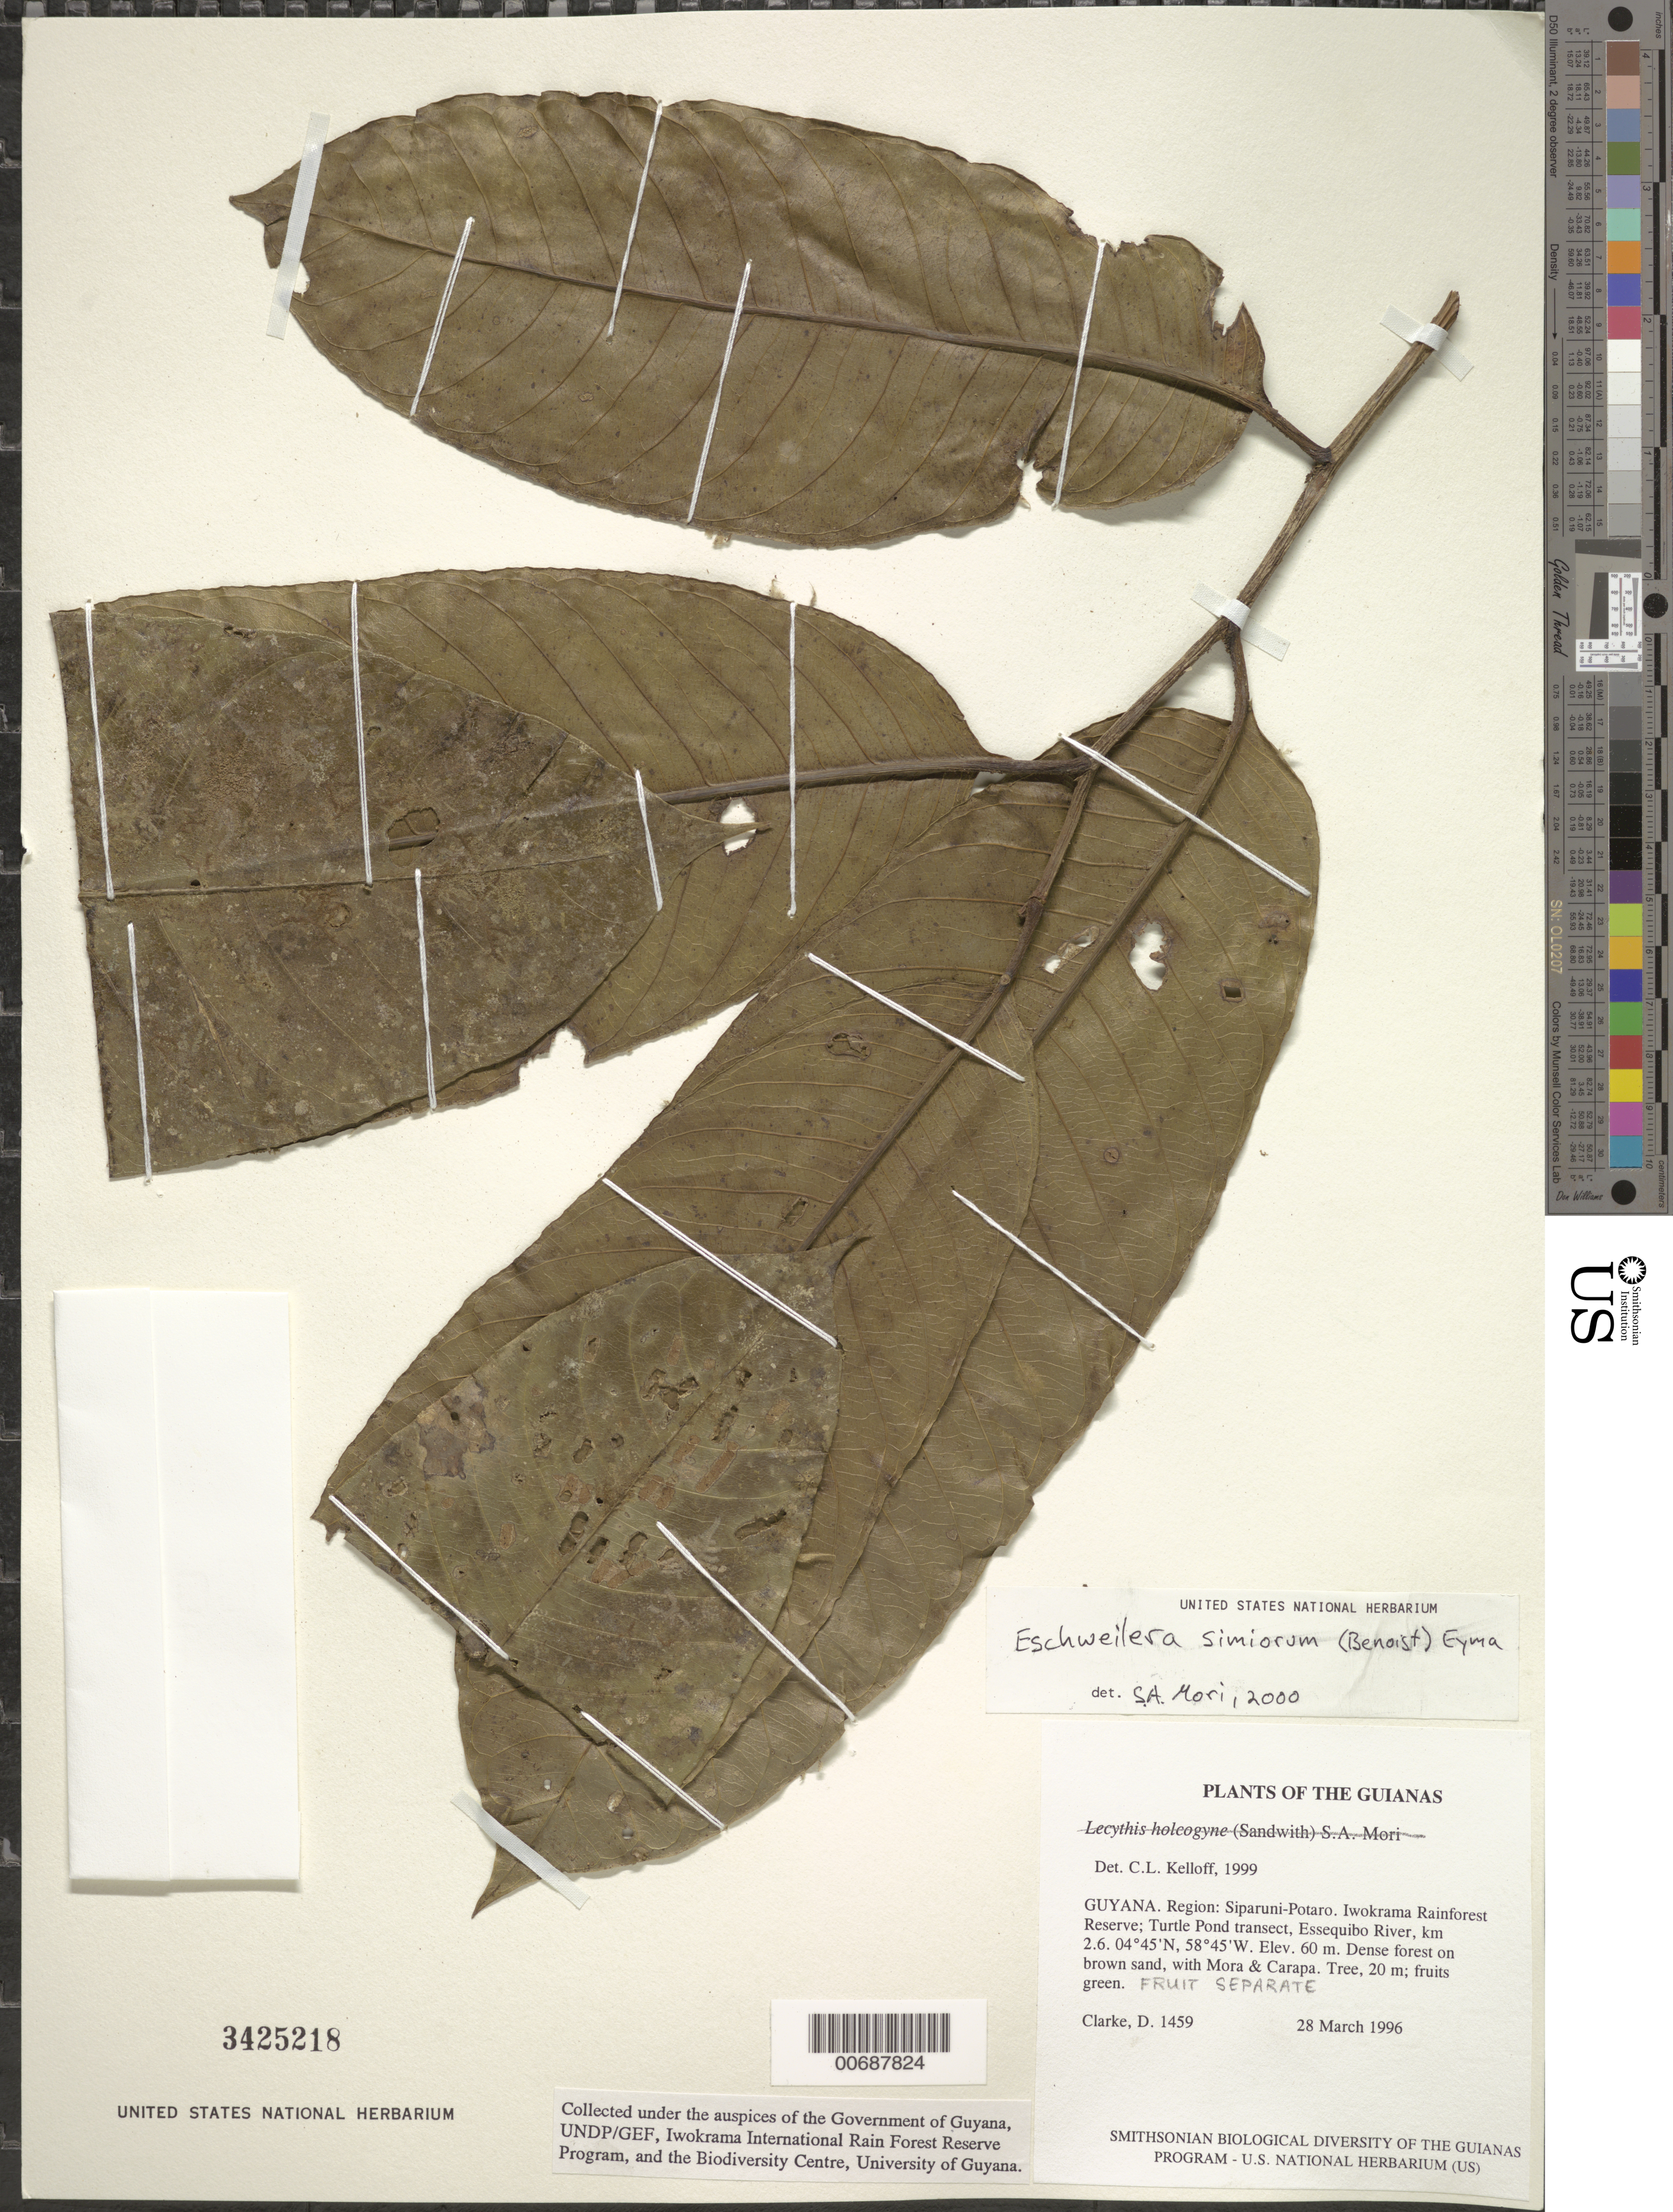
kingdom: Plantae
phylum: Tracheophyta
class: Magnoliopsida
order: Ericales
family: Lecythidaceae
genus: Eschweilera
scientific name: Eschweilera simiorum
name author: (Benoist) Eyma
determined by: Mori, Scott A.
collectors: H. D. Clarke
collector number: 1459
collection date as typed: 28 March 1996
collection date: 1996-03-28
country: Guyana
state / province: Potaro-Siparuni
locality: Iwokrama Rainforest Reserve; Turtle Pond transect, Essequibo River, km 2.6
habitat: Dense forest on brown sand, with Mora & Carapa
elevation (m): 60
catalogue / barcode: US 3425218